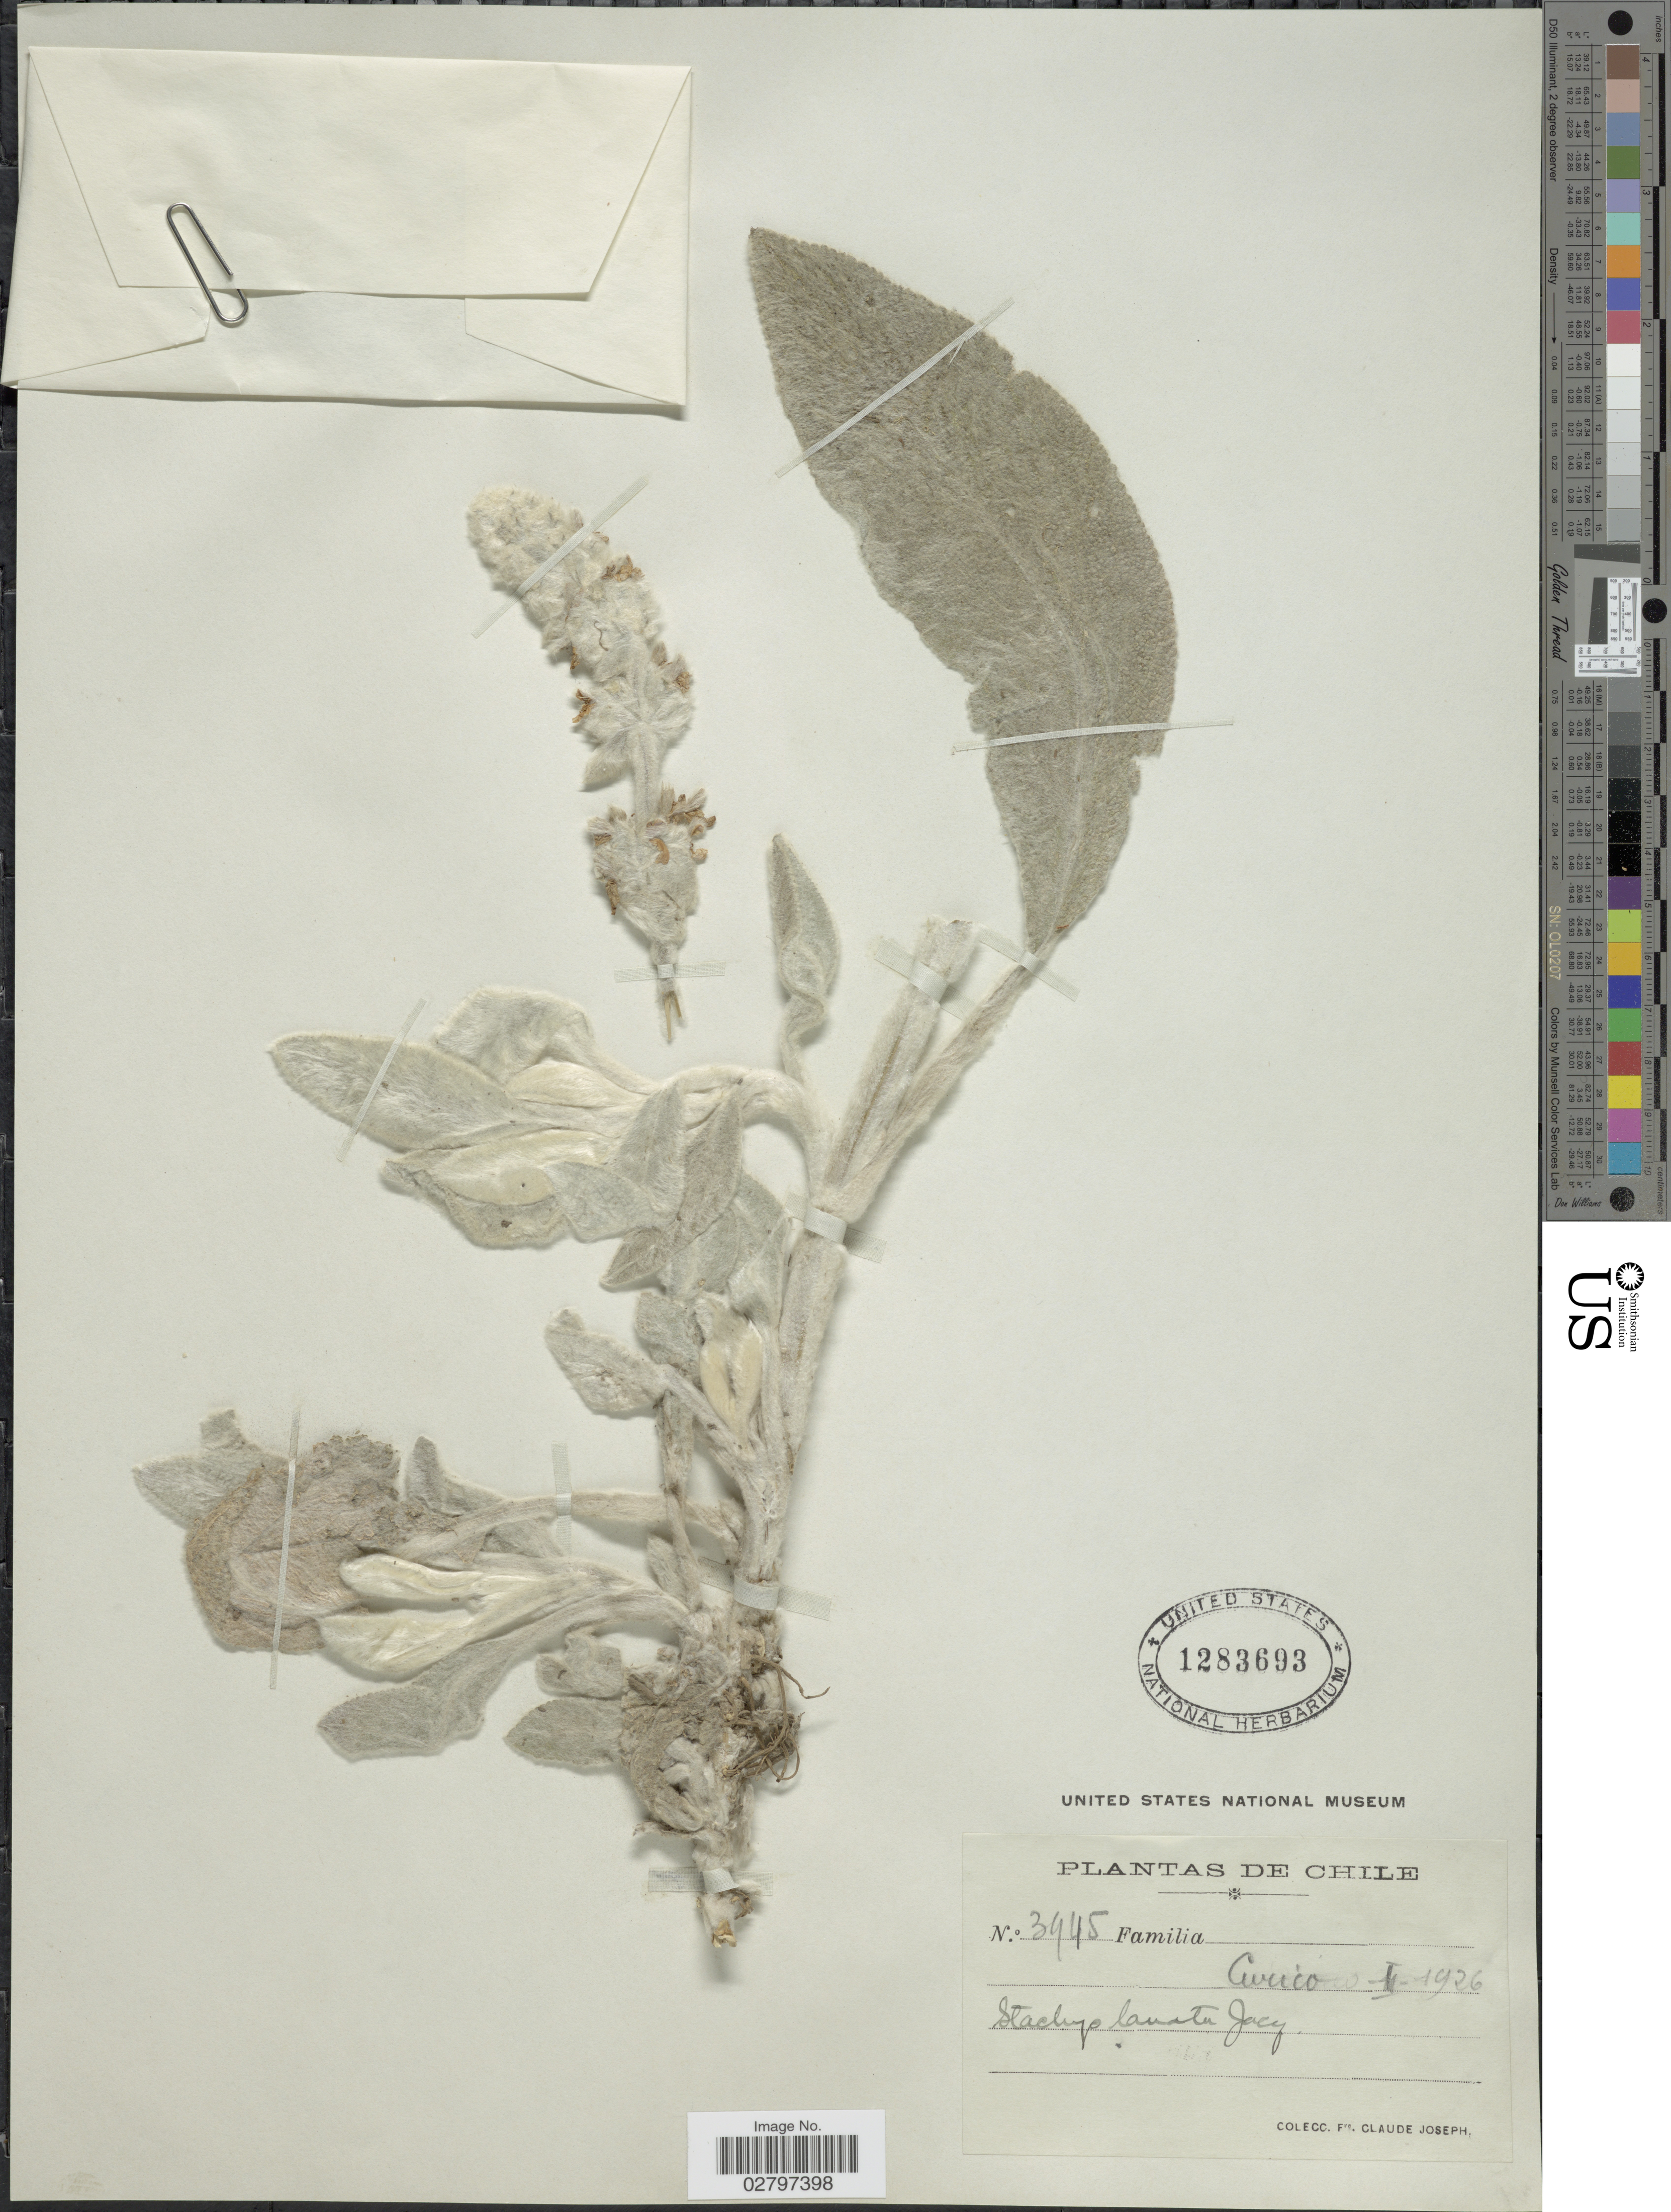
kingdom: Plantae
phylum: Tracheophyta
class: Magnoliopsida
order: Lamiales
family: Lamiaceae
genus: Stachys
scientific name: Stachys lanata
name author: Jacq.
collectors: Bro. Claude-Joseph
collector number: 3945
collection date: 1926-01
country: Chile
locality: Curico.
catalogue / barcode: US 1283693